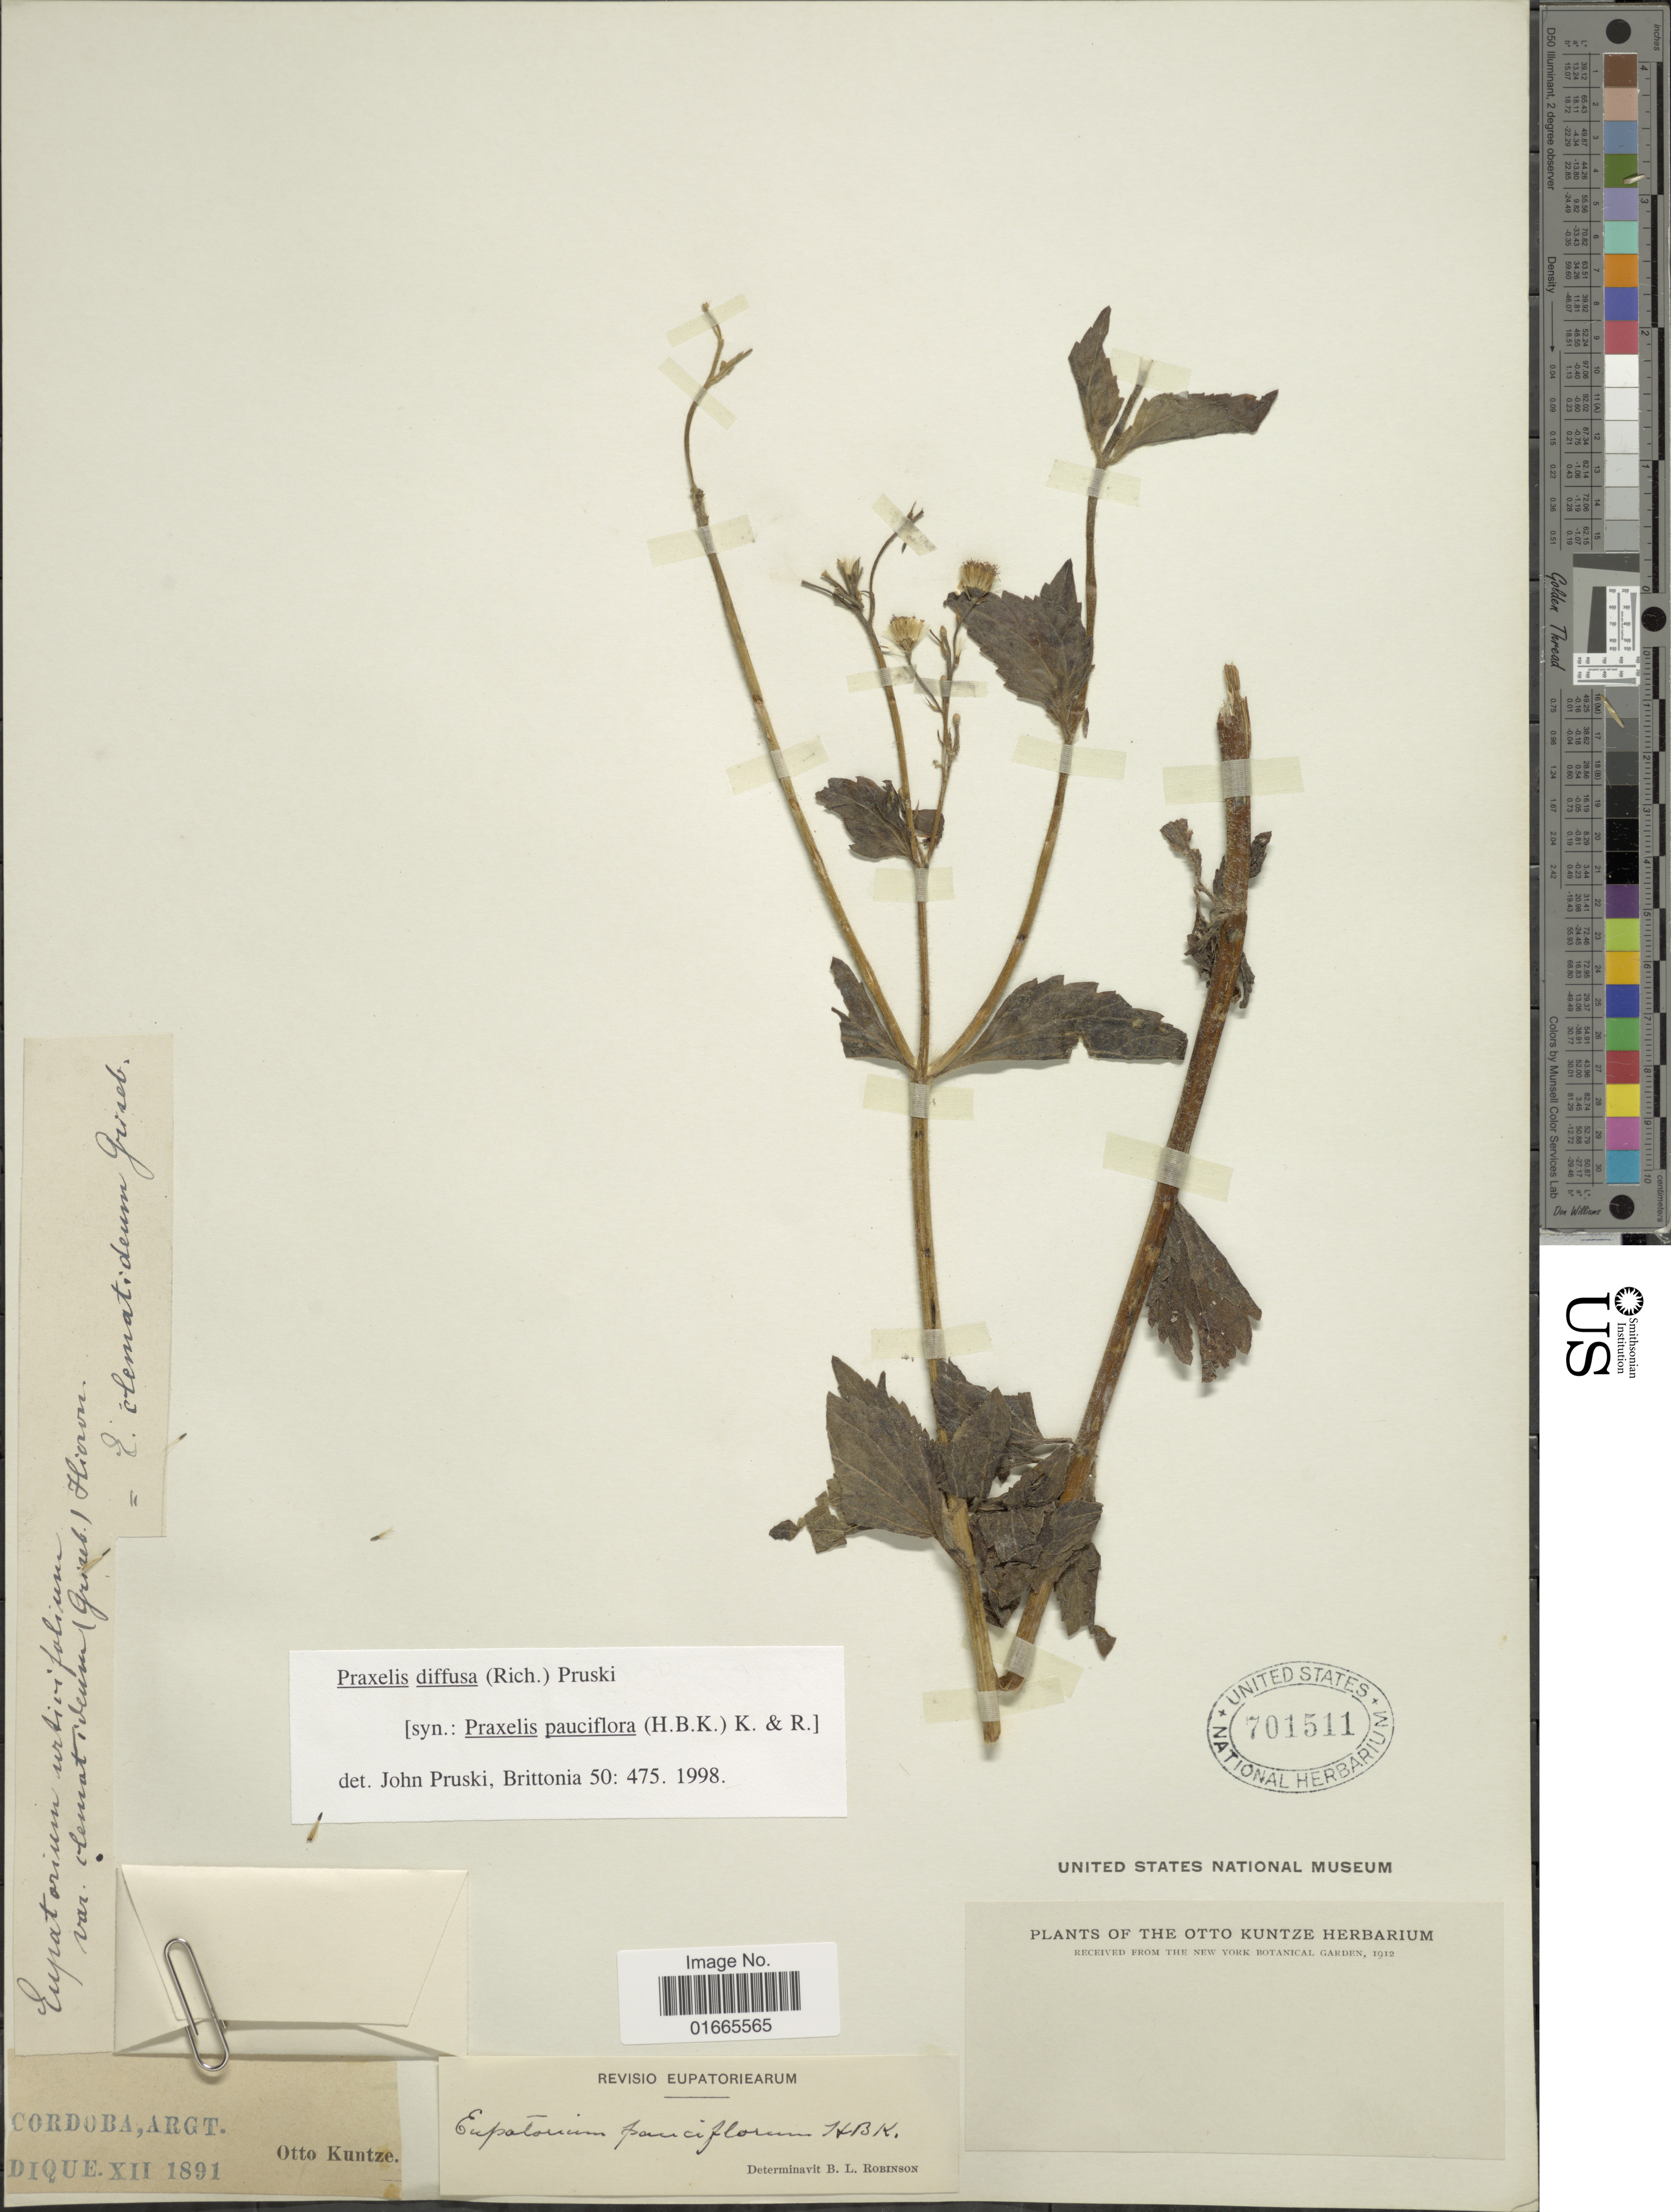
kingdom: Plantae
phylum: Tracheophyta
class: Magnoliopsida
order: Asterales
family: Asteraceae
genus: Praxelis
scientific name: Praxelis diffusa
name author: (Rich.) Pruski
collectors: C.E.O. Kuntze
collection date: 1891-12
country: Argentina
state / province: Cordoba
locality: Cordoba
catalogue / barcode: US 701511